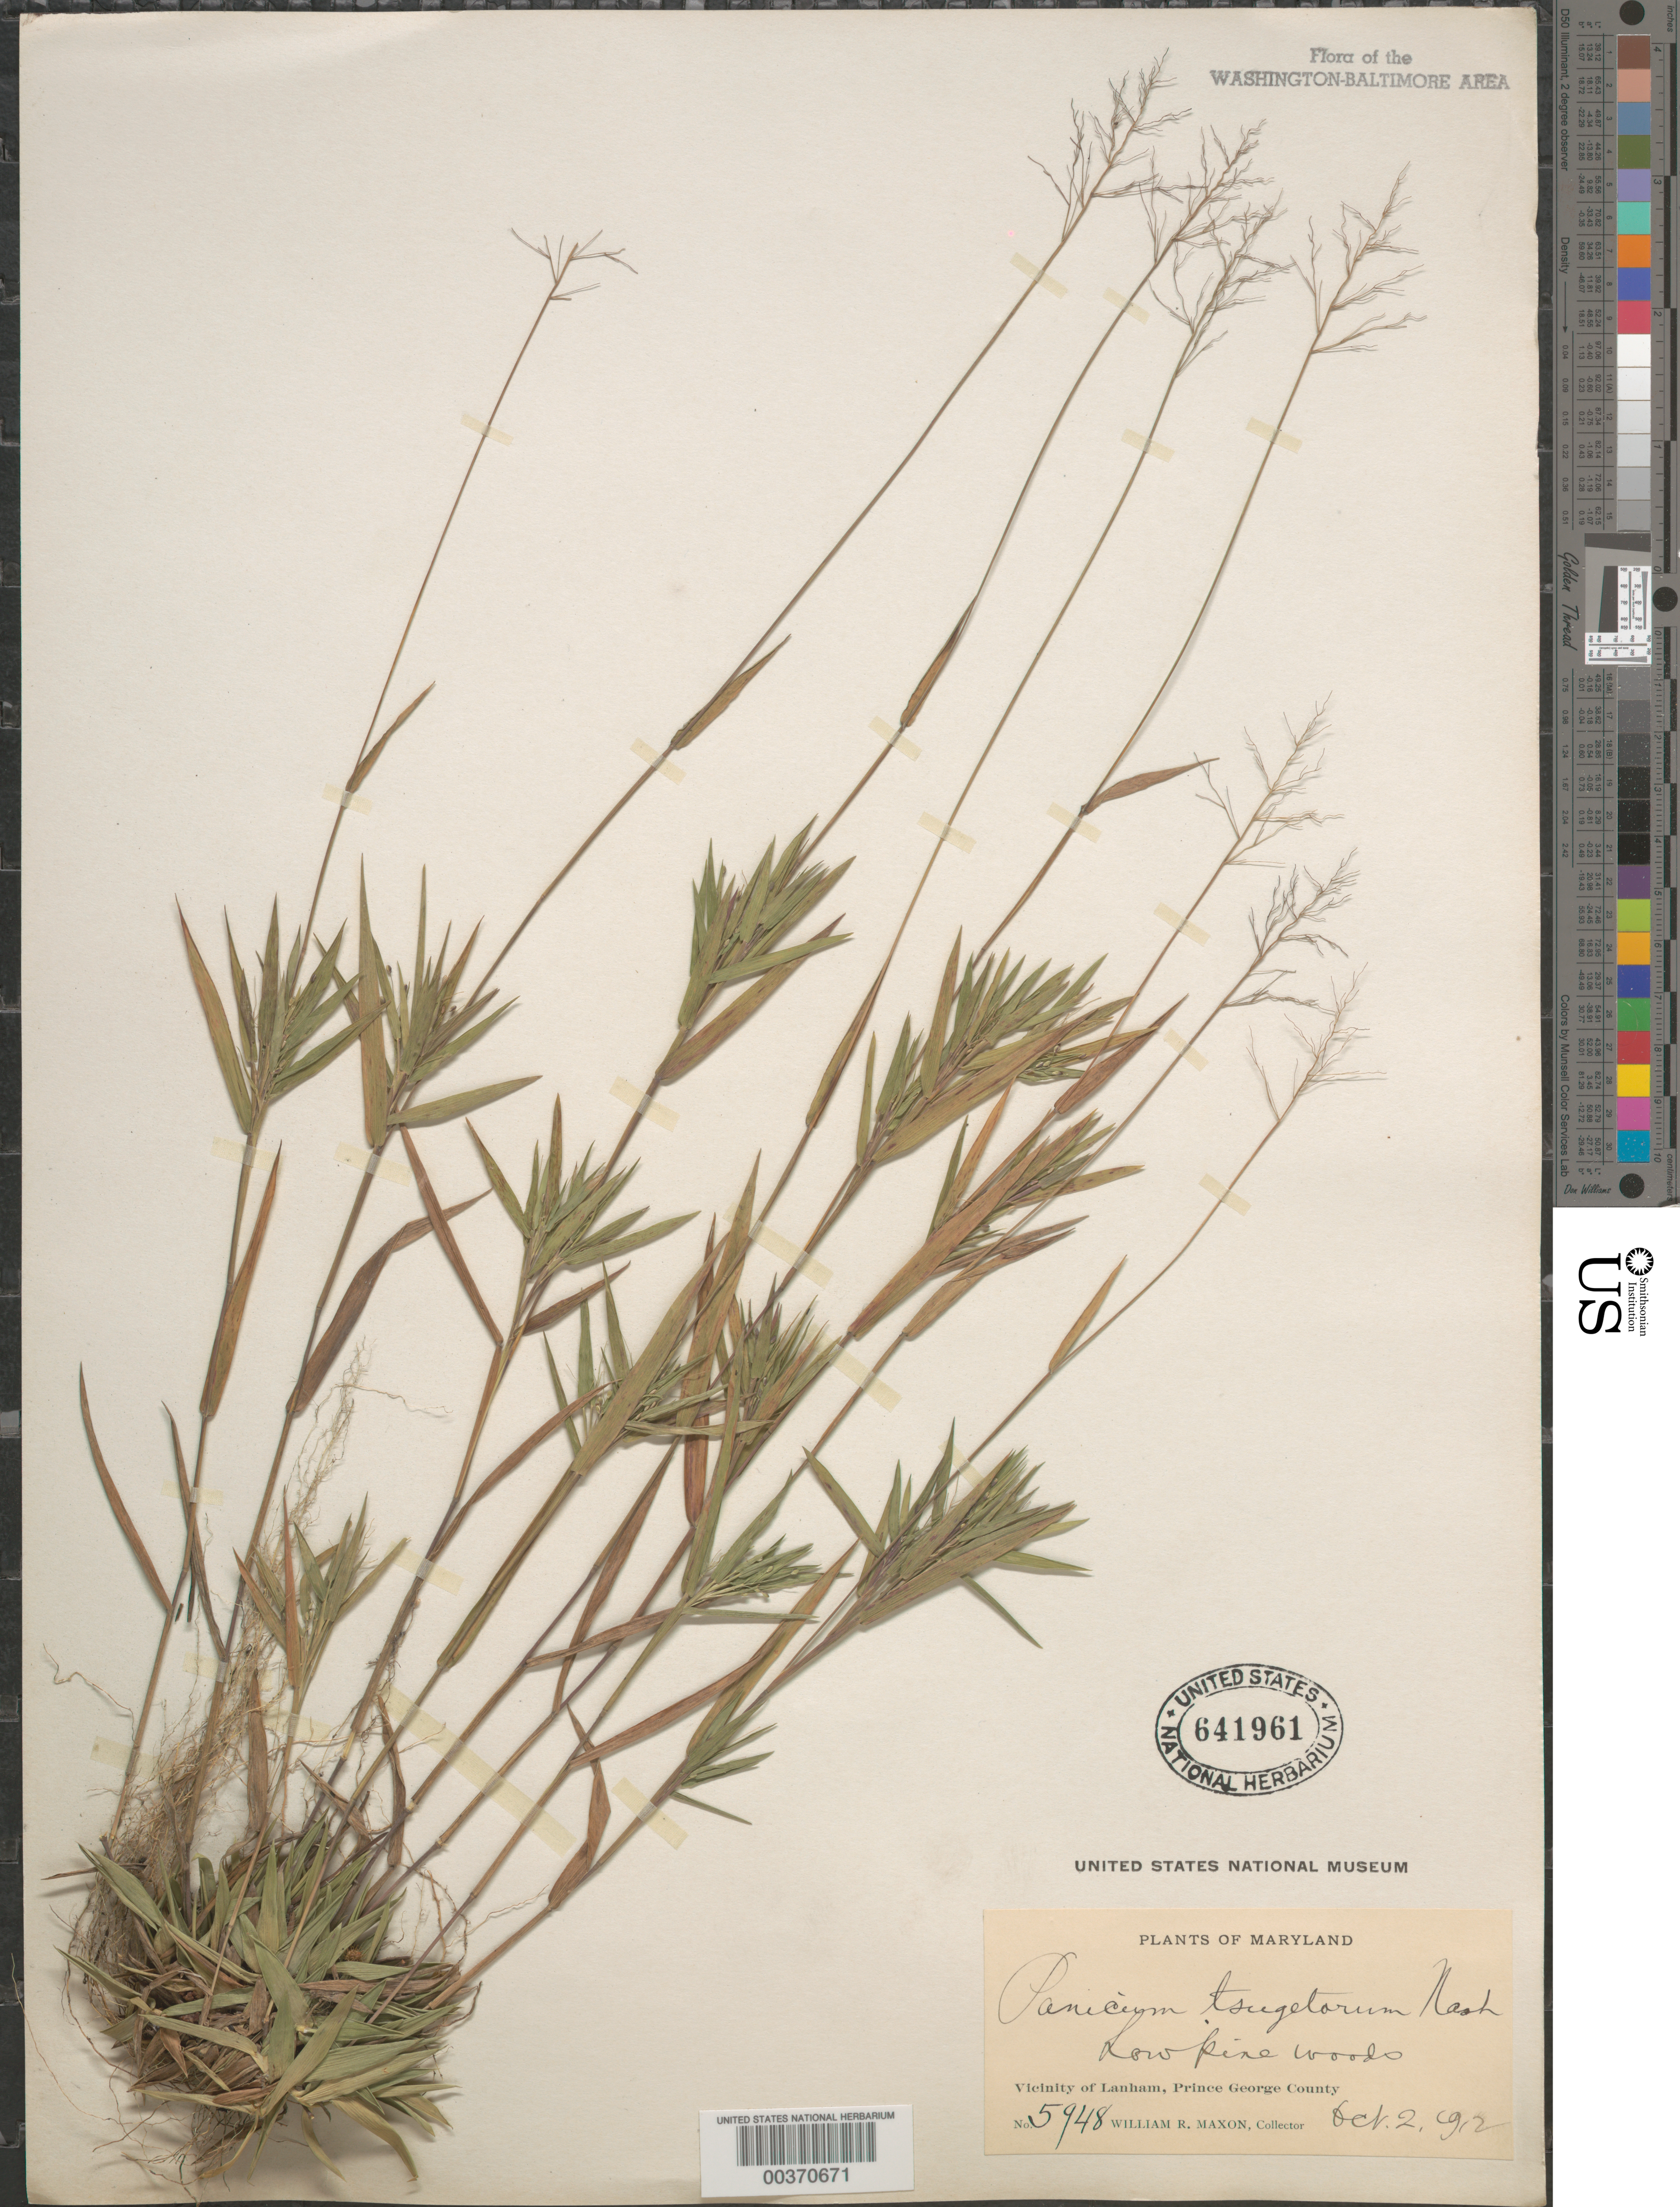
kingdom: Plantae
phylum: Tracheophyta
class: Liliopsida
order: Poales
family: Poaceae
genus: Dichanthelium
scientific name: Dichanthelium sabulorum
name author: (Lam.) Gould & C.A. Clark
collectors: W. R. Maxon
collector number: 5948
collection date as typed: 02 Oct 1912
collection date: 1912-10-02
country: United States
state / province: Maryland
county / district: Prince George's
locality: Lanham vicinity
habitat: Low pine woods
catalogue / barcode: US 641961